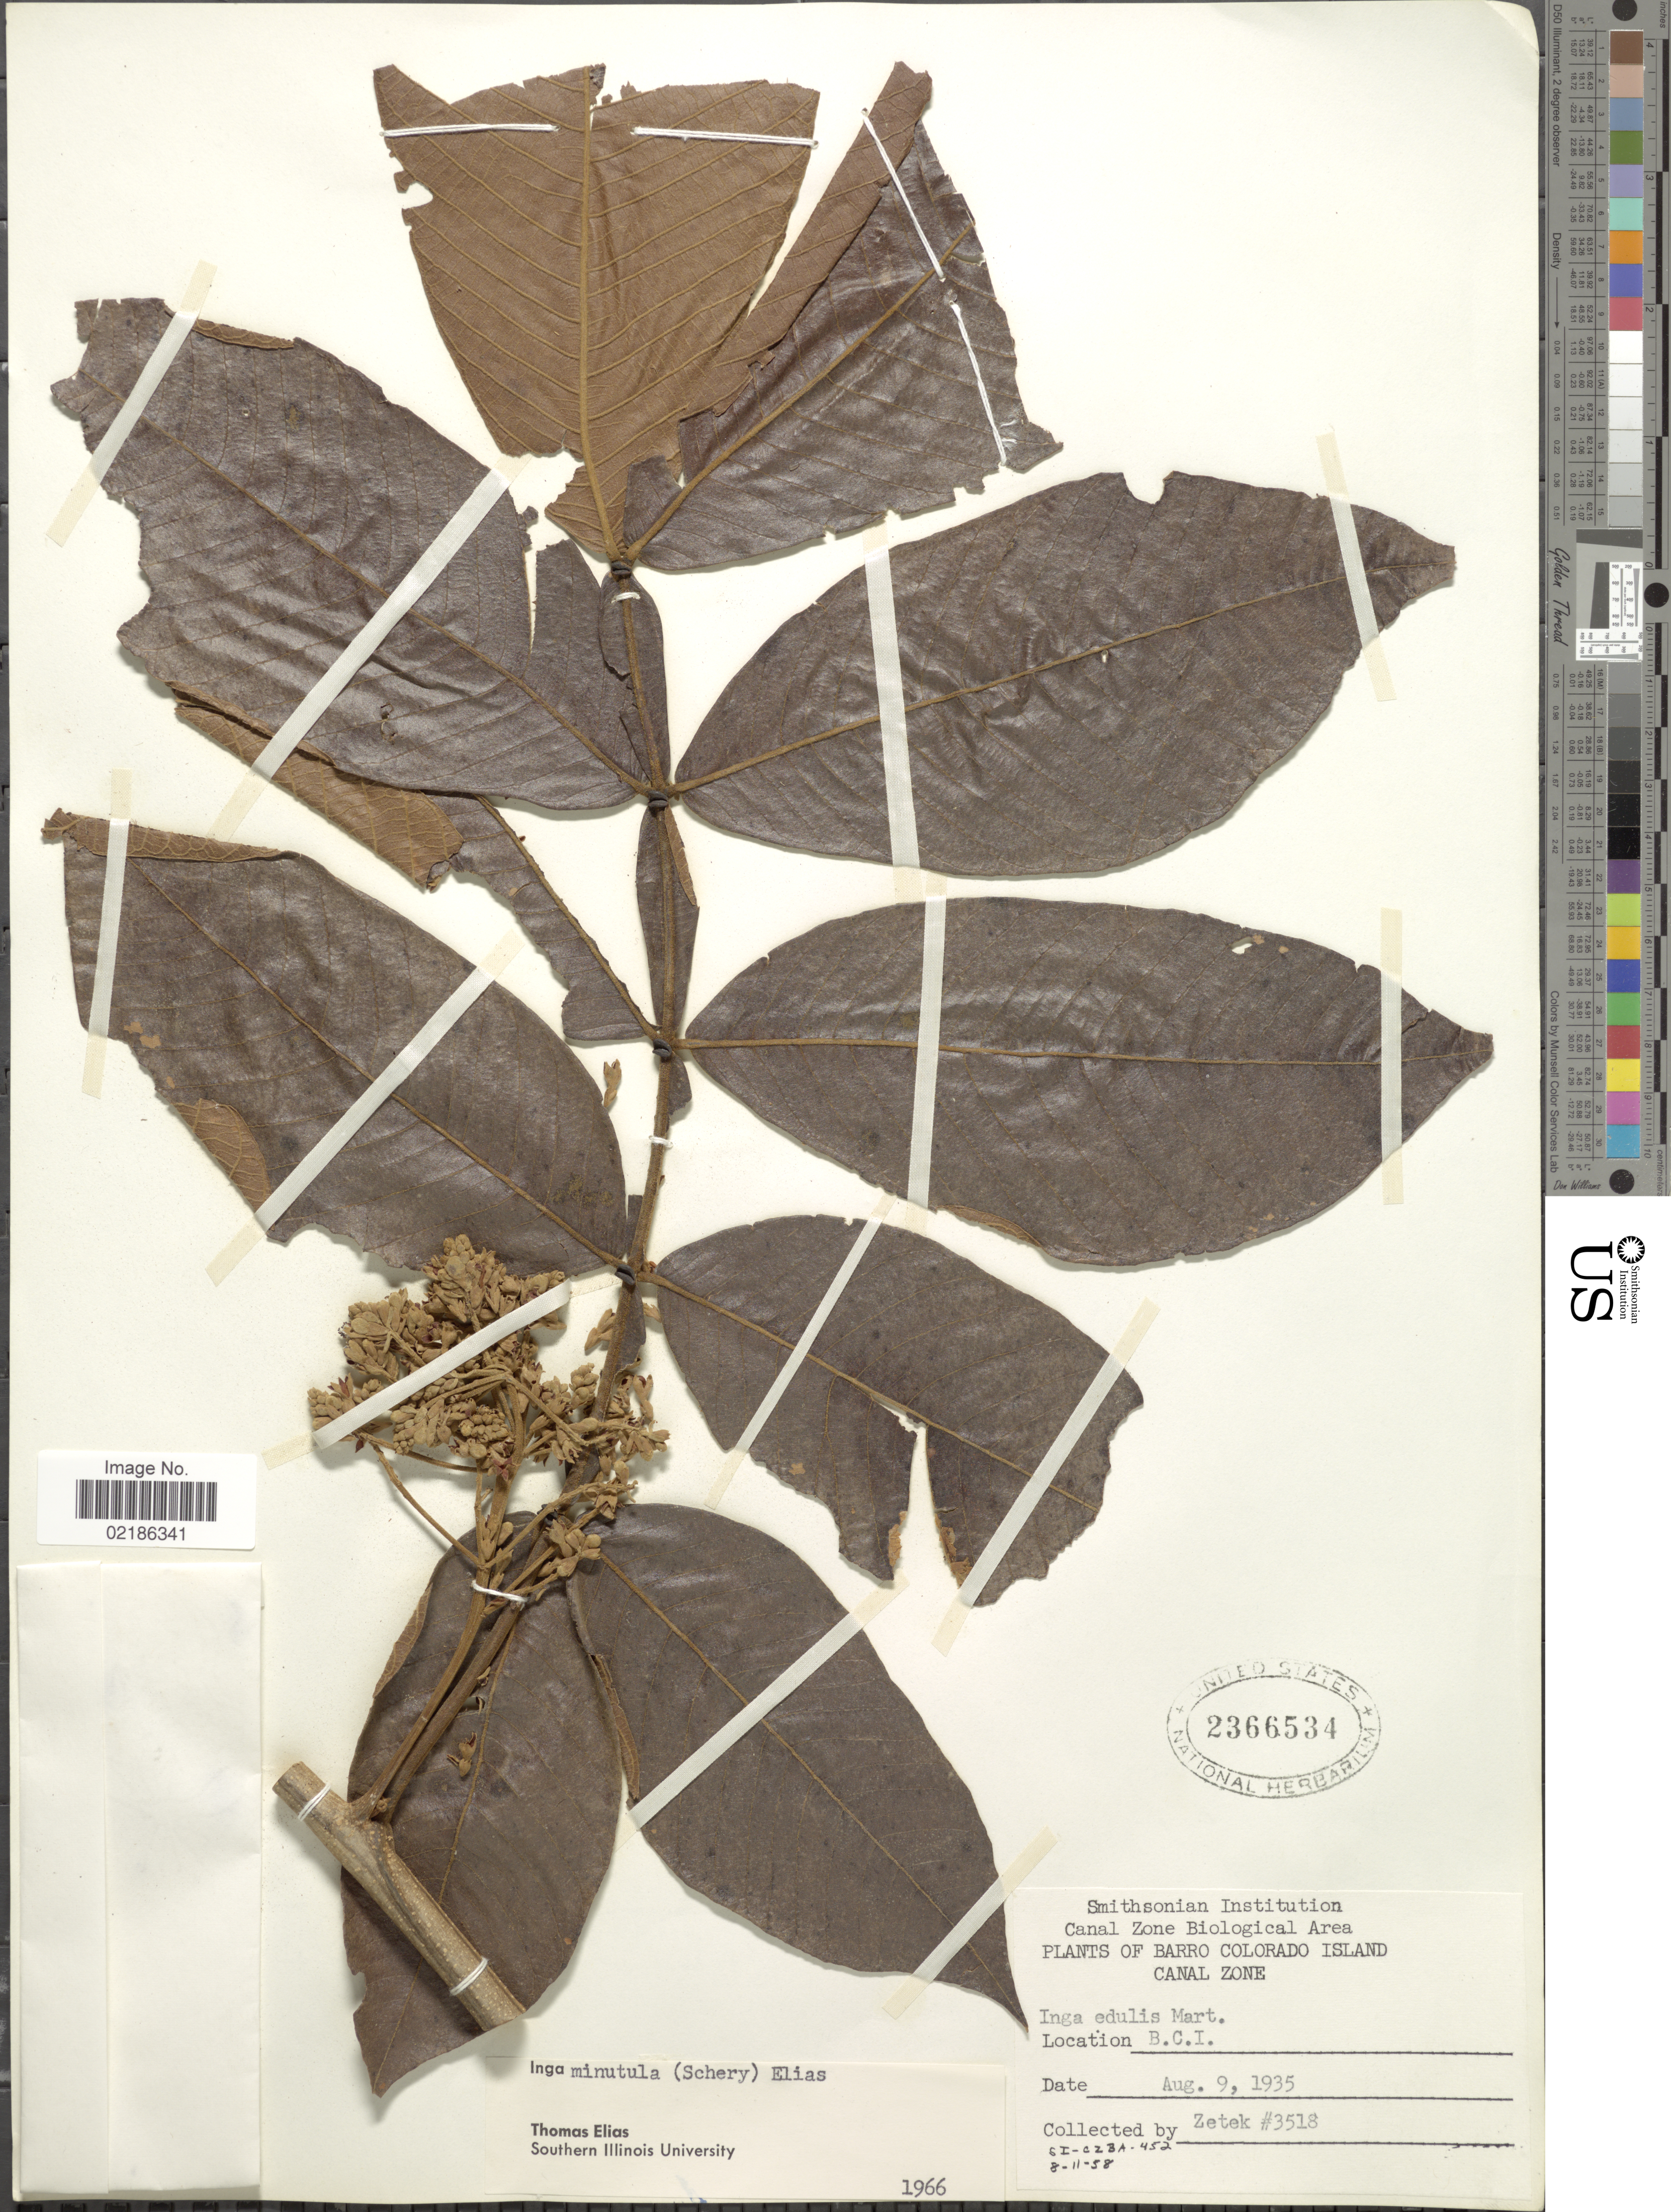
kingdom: Plantae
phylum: Tracheophyta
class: Magnoliopsida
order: Fabales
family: Fabaceae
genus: Inga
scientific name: Inga minutula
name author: (Schery) T.S. Elias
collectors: -. Zetek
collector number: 3518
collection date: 1935-08-09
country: Panama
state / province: Panamá Oeste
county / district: Canal Zone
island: Barro Colorado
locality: Canal zone. Barro Colorado Island, B. C. I.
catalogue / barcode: US 2366534